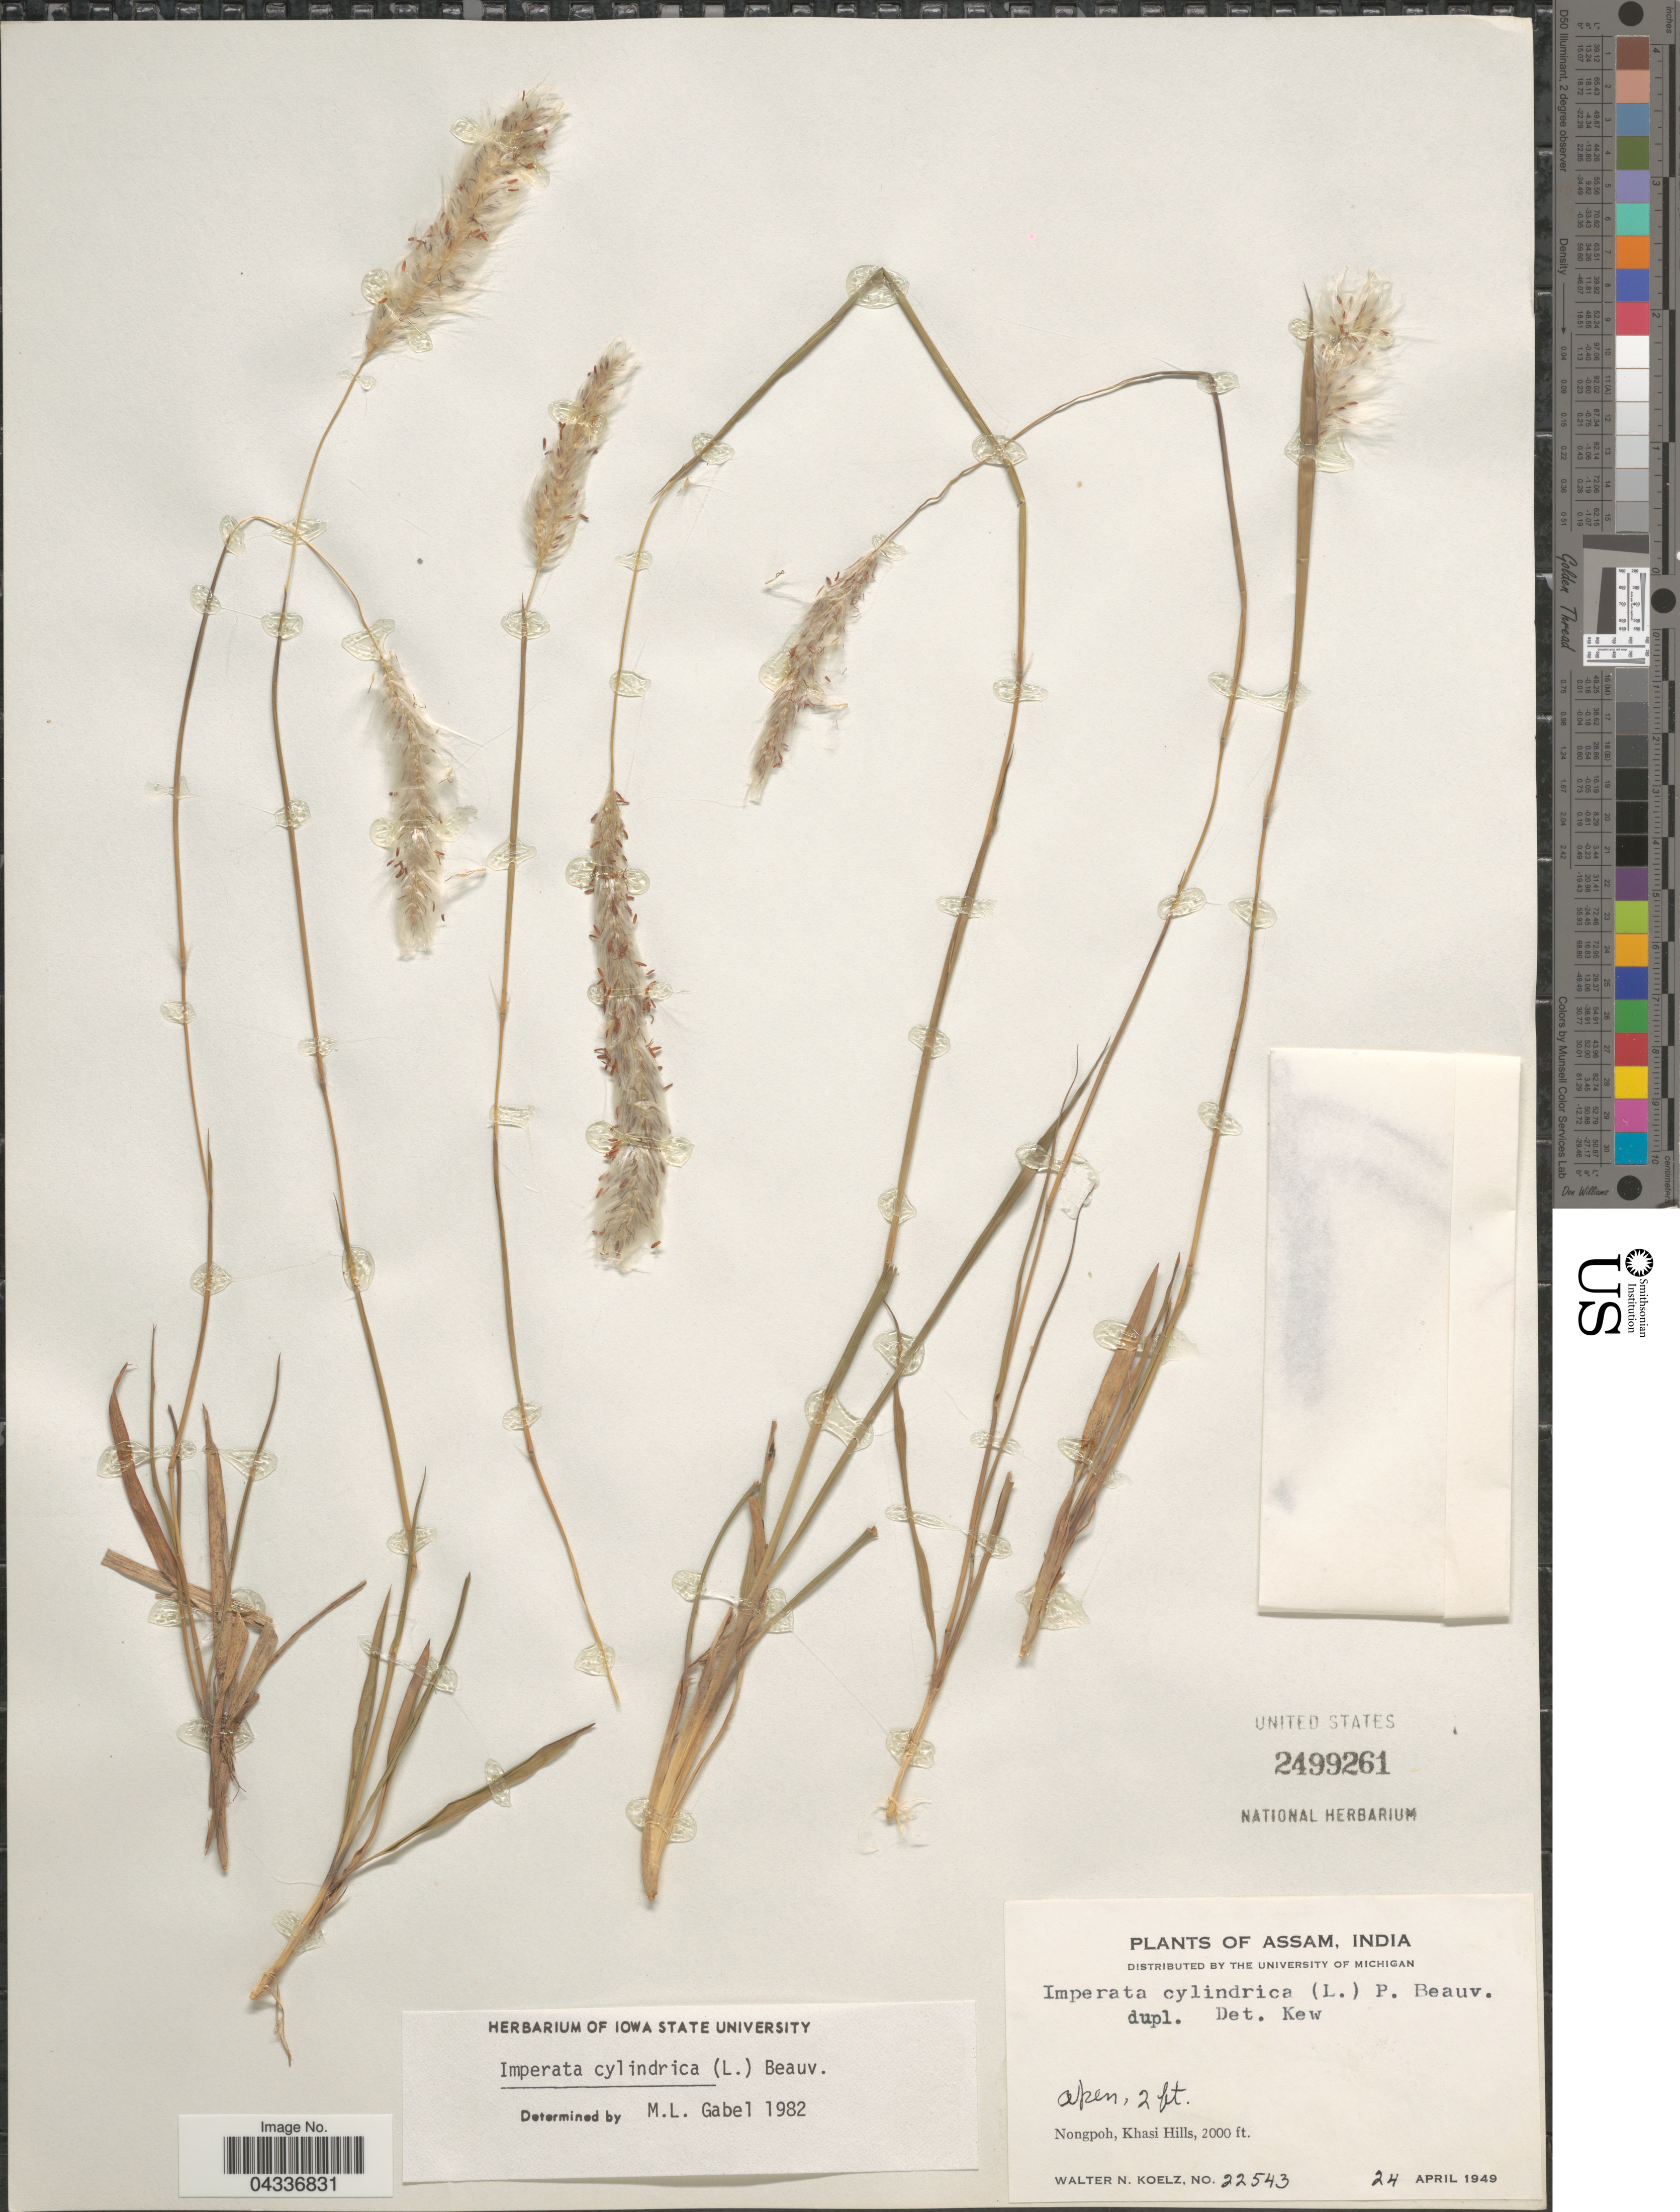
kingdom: Plantae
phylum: Tracheophyta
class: Liliopsida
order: Poales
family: Poaceae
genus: Imperata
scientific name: Imperata cylindrica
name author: (L.) P. Beauv.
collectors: W. N. Koelz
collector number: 22543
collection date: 1949-04-24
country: India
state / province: Meghalaya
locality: Nongpoh, Khasi Hills.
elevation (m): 610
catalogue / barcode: US 2499261